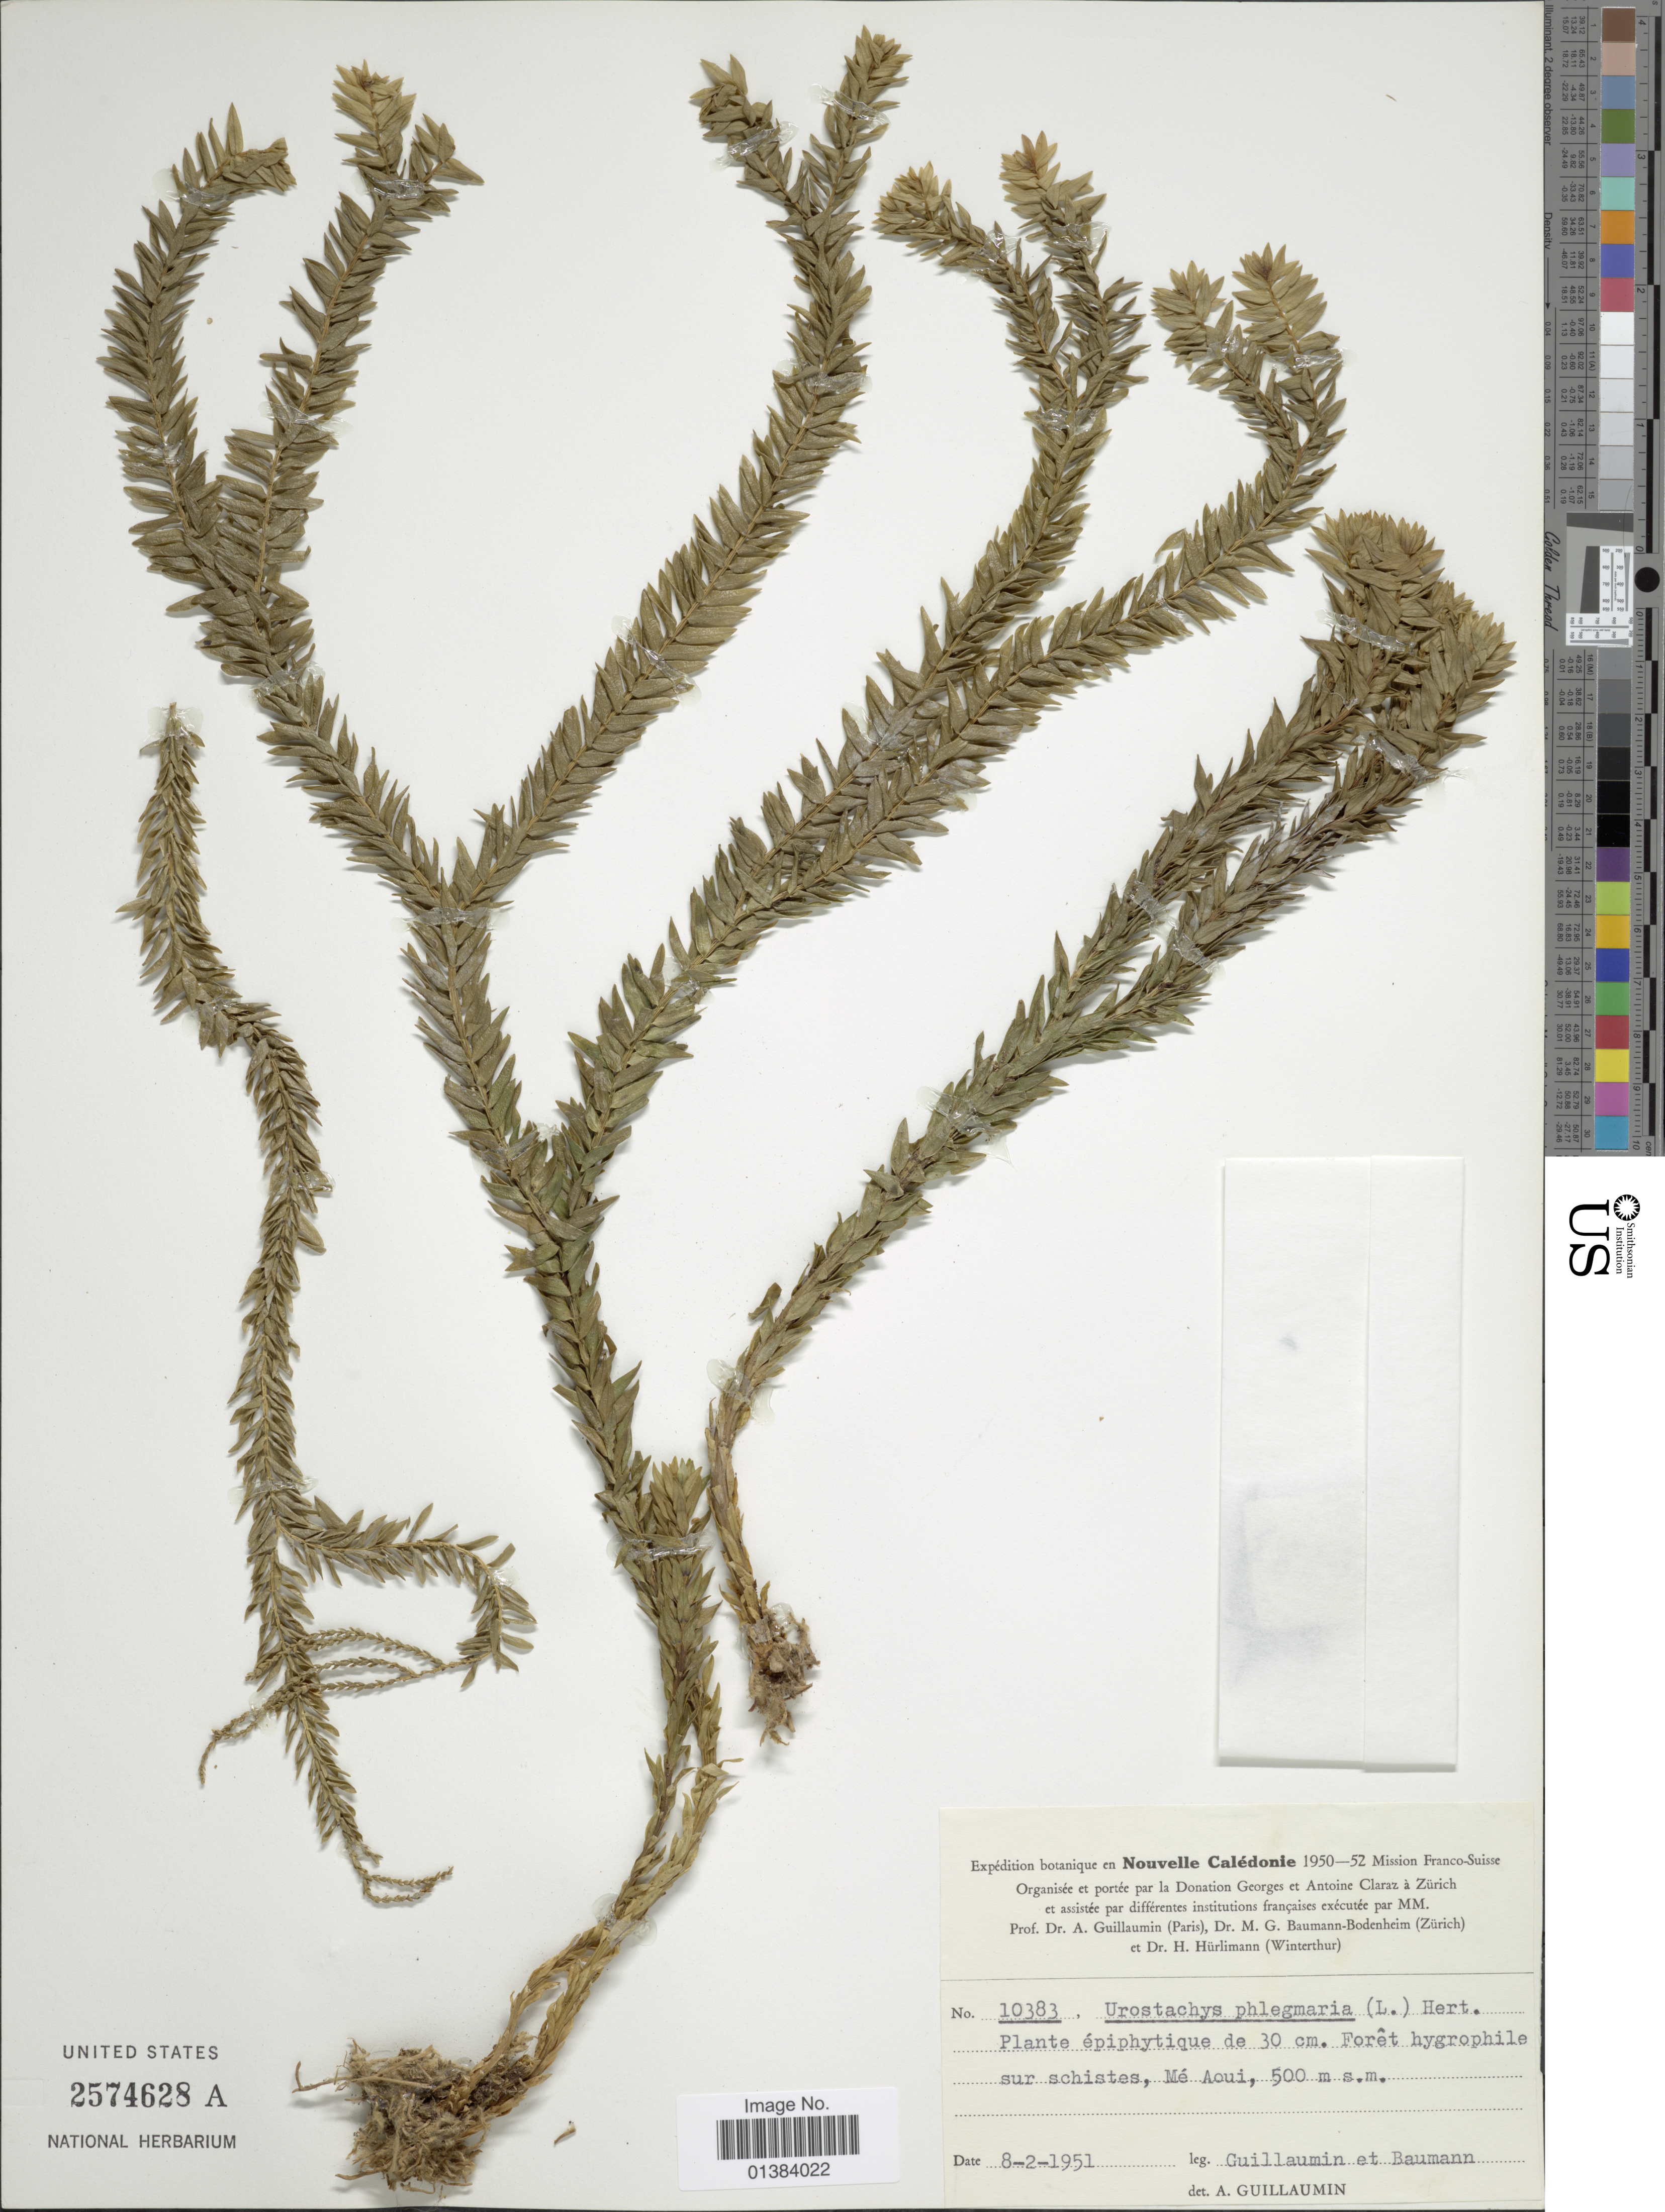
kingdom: Plantae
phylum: Tracheophyta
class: Lycopodiopsida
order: Lycopodiales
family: Lycopodiaceae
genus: Phlegmariurus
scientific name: Phlegmariurus mirabilis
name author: (Willd.) A. R. Field & Testo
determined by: Field, A. R.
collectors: A. Guillaumin & M. G. Baumann-Bodenheim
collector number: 10383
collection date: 1951-02-08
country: New Caledonia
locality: Mé Aoui.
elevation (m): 500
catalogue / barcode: US 2574628A